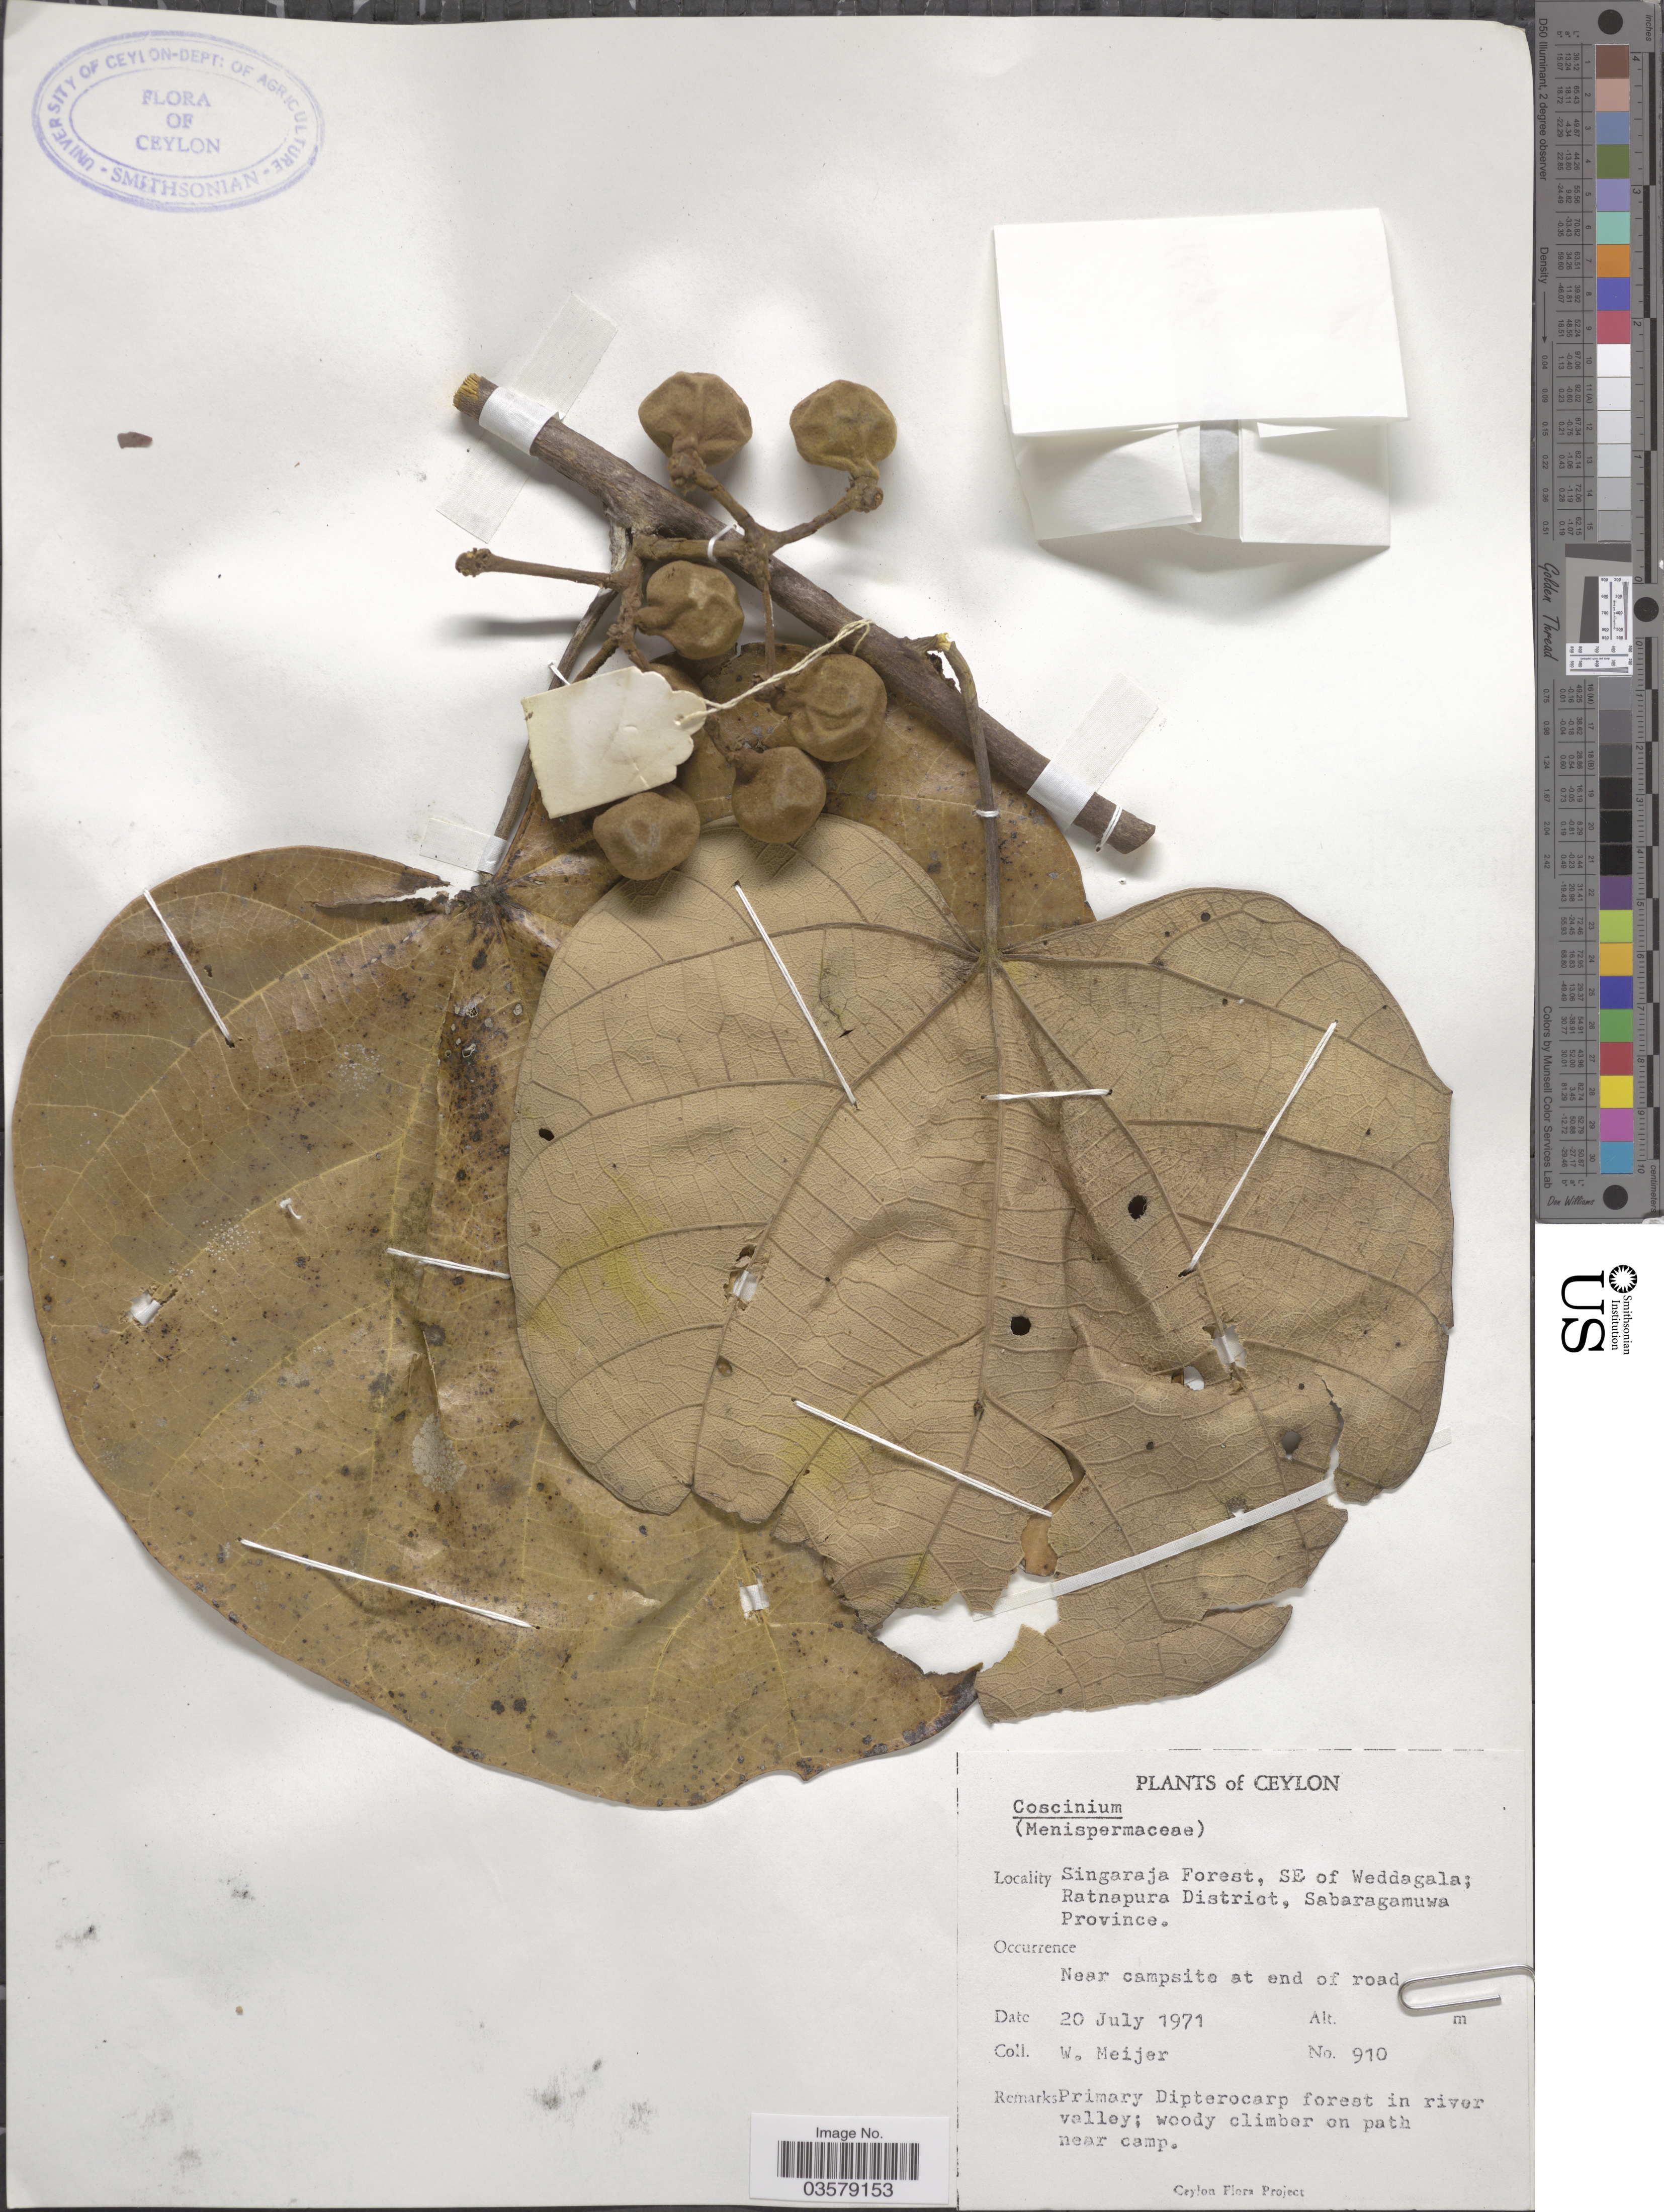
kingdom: Plantae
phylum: Tracheophyta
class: Magnoliopsida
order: Ranunculales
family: Menispermaceae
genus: Coscinium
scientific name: Coscinium sp.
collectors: W. Meijer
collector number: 910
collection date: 1971-07-20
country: Sri Lanka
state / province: Sabaragamuwa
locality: Ceylon. Singaraja Forest, SE of Weddagala; Ratnapura District. Near campsite at end of road.